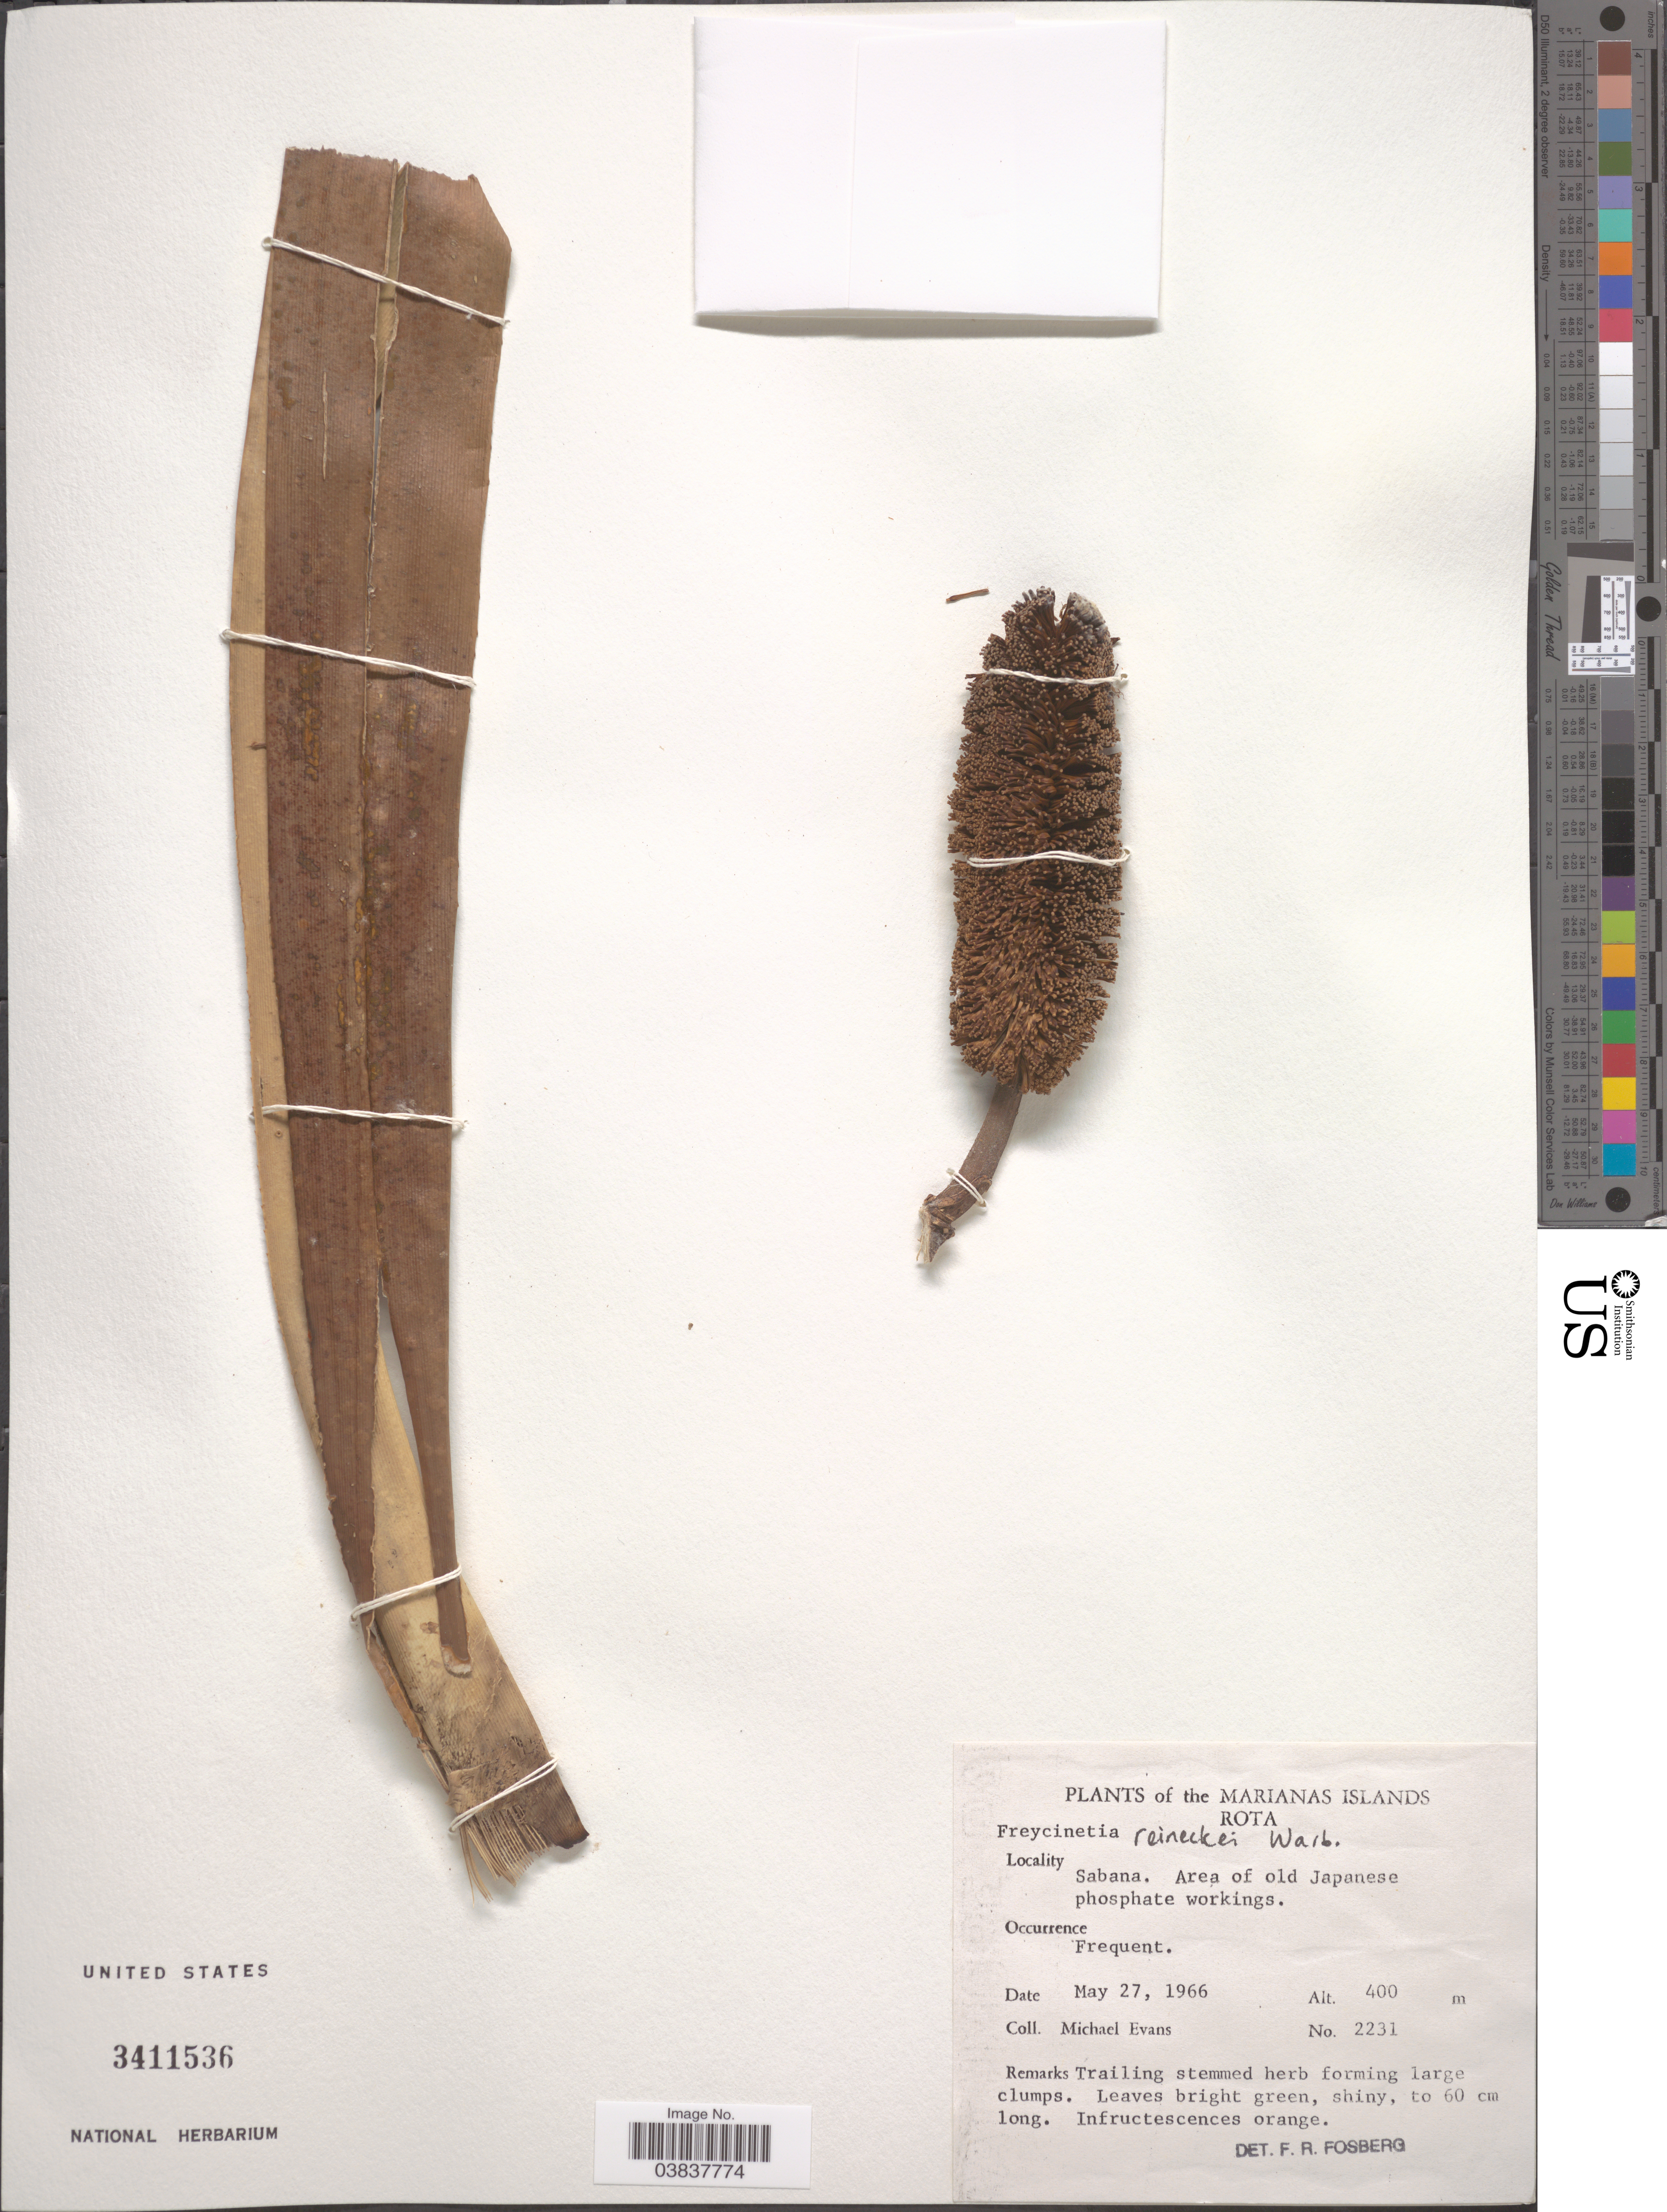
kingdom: Plantae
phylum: Tracheophyta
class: Liliopsida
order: Pandanales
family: Pandanaceae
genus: Freycinetia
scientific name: Freycinetia reineckei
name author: Warb. ex Reinecke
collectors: M. Evans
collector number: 2231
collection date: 1966-05-27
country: Northern Mariana Islands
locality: The Marinas Islands. Rota. Sabana. Area of old Japanese phosphate workings.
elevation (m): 400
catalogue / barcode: US 3411536